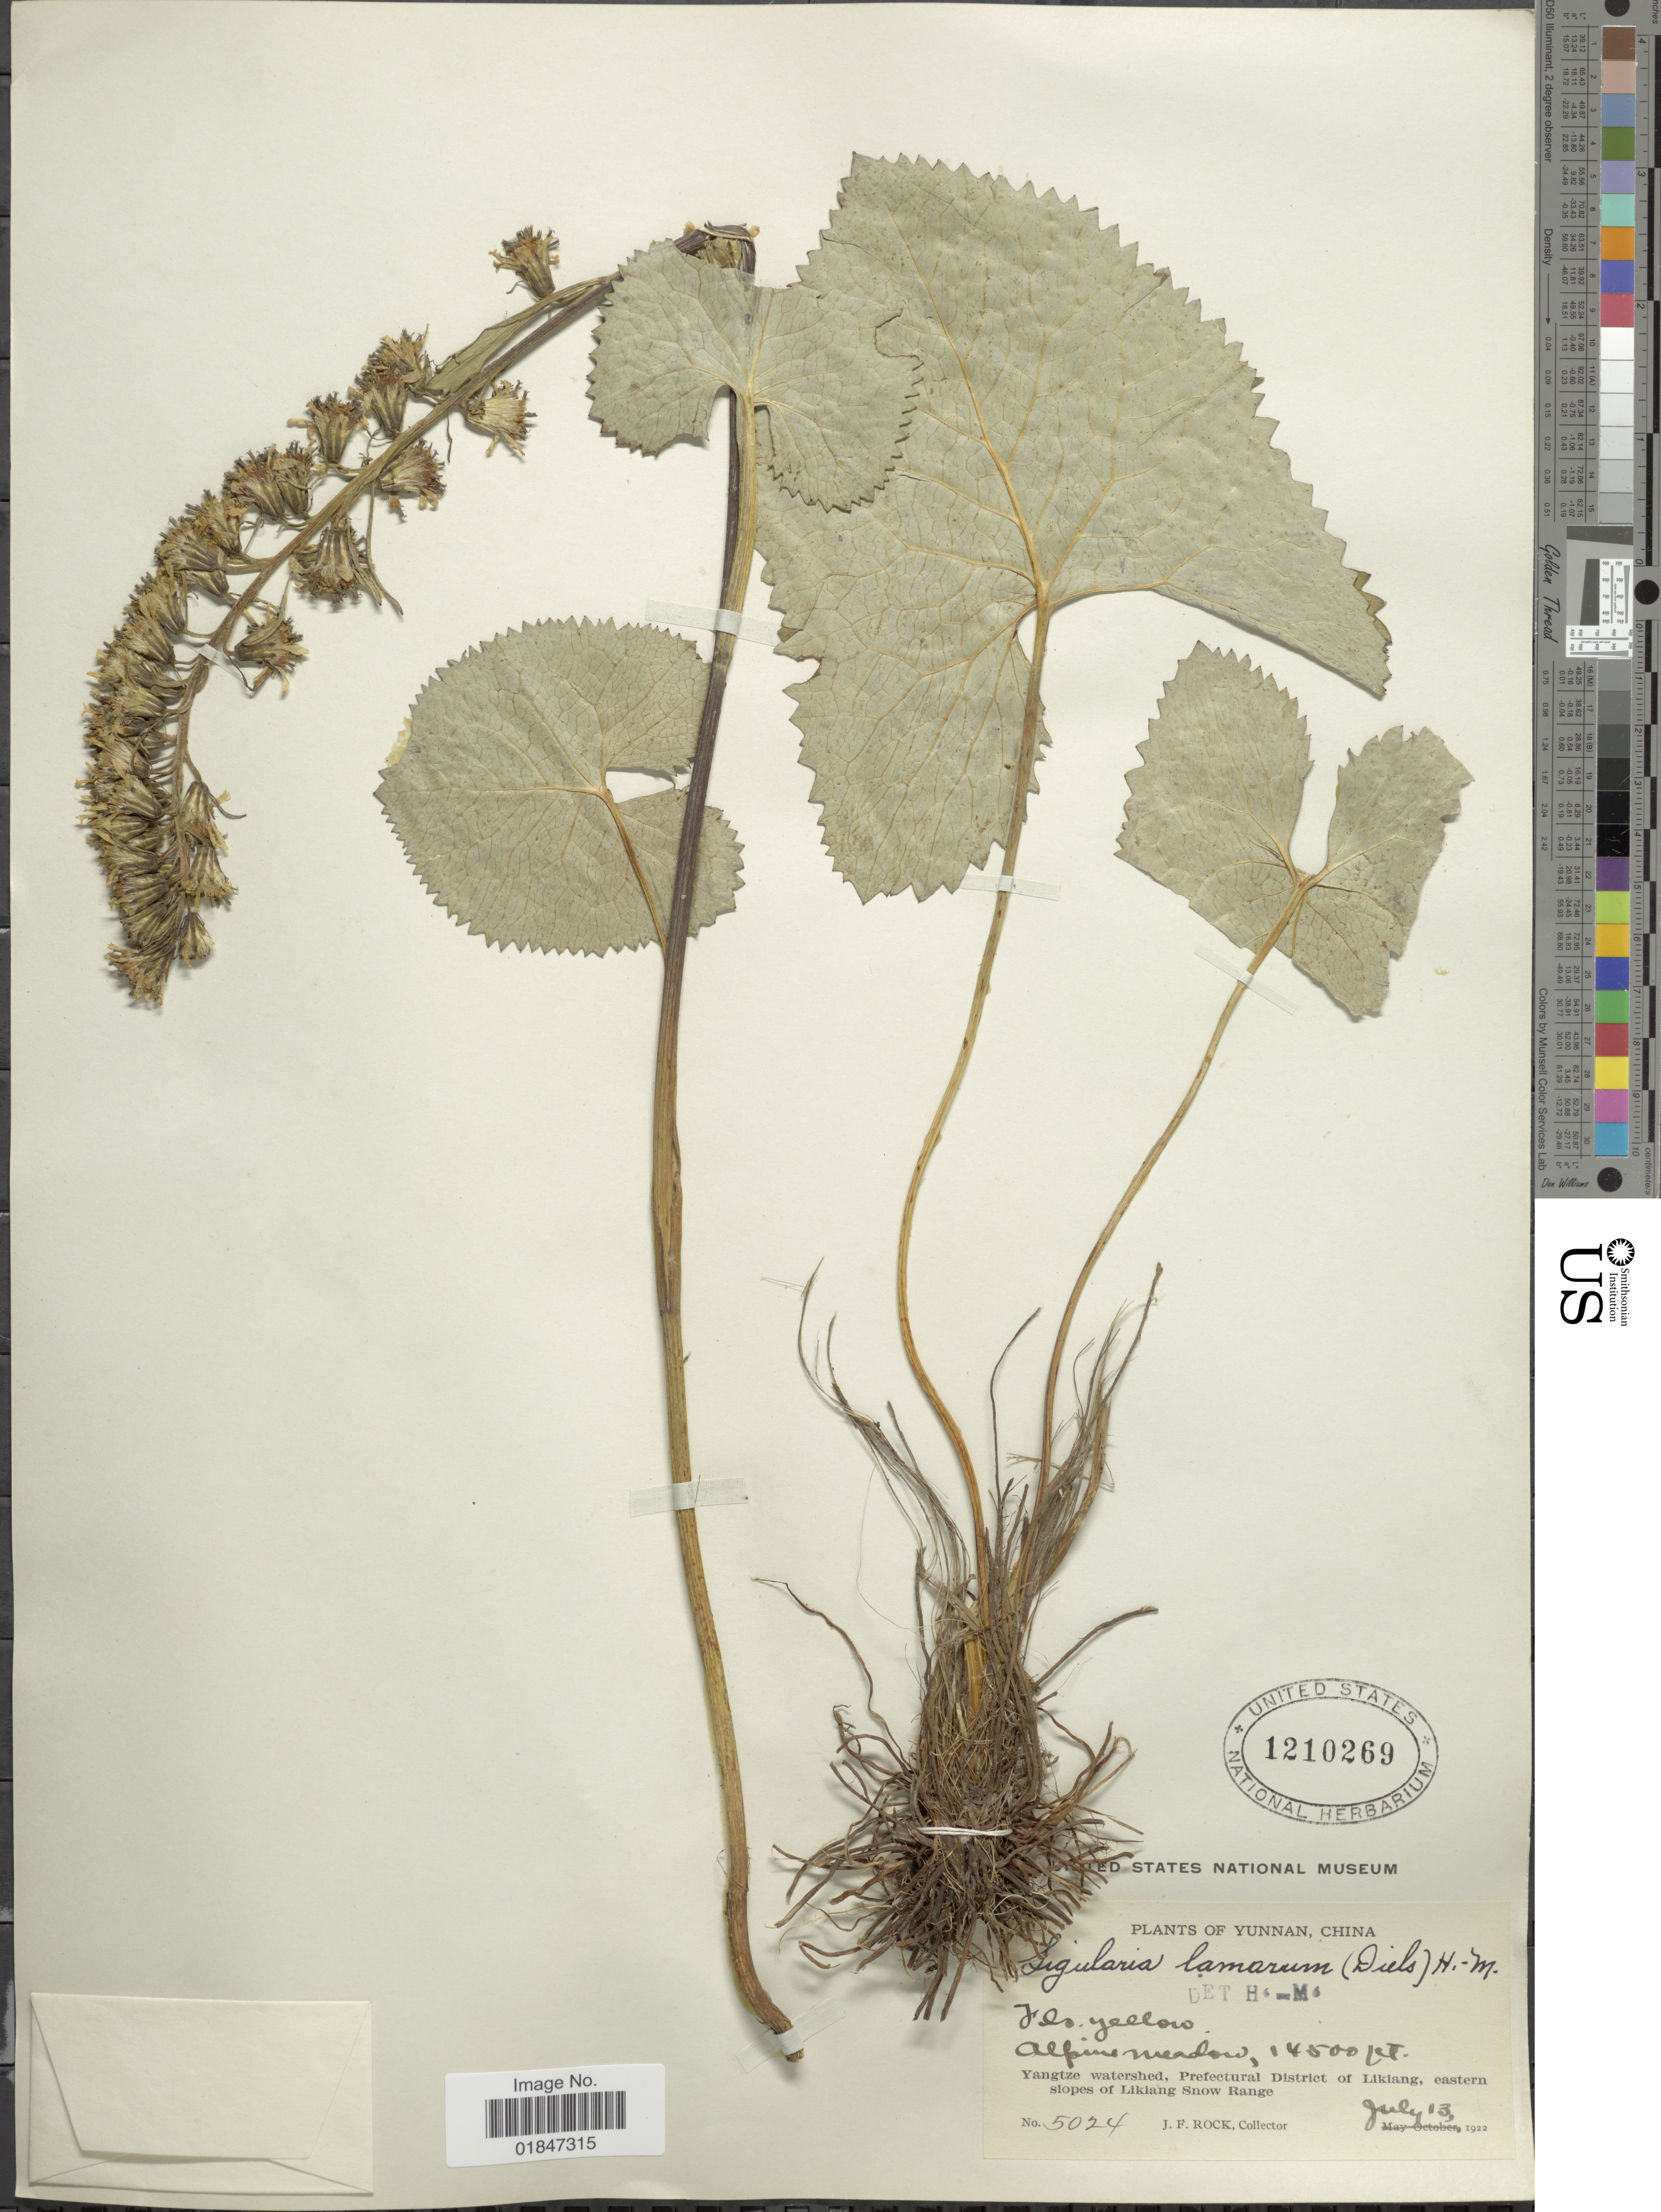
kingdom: Plantae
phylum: Tracheophyta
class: Magnoliopsida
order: Asterales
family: Asteraceae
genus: Ligularia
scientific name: Ligularia lamarum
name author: (Diels) C.C. Chang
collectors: J. Rock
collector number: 5024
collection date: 1922-07-13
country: China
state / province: Yunnan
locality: Yunnan, China. Yangtze watershed, Prefectual District of Likiang, eastern slopes of Likiang Snow Range.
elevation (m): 4420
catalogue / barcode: US 1210269